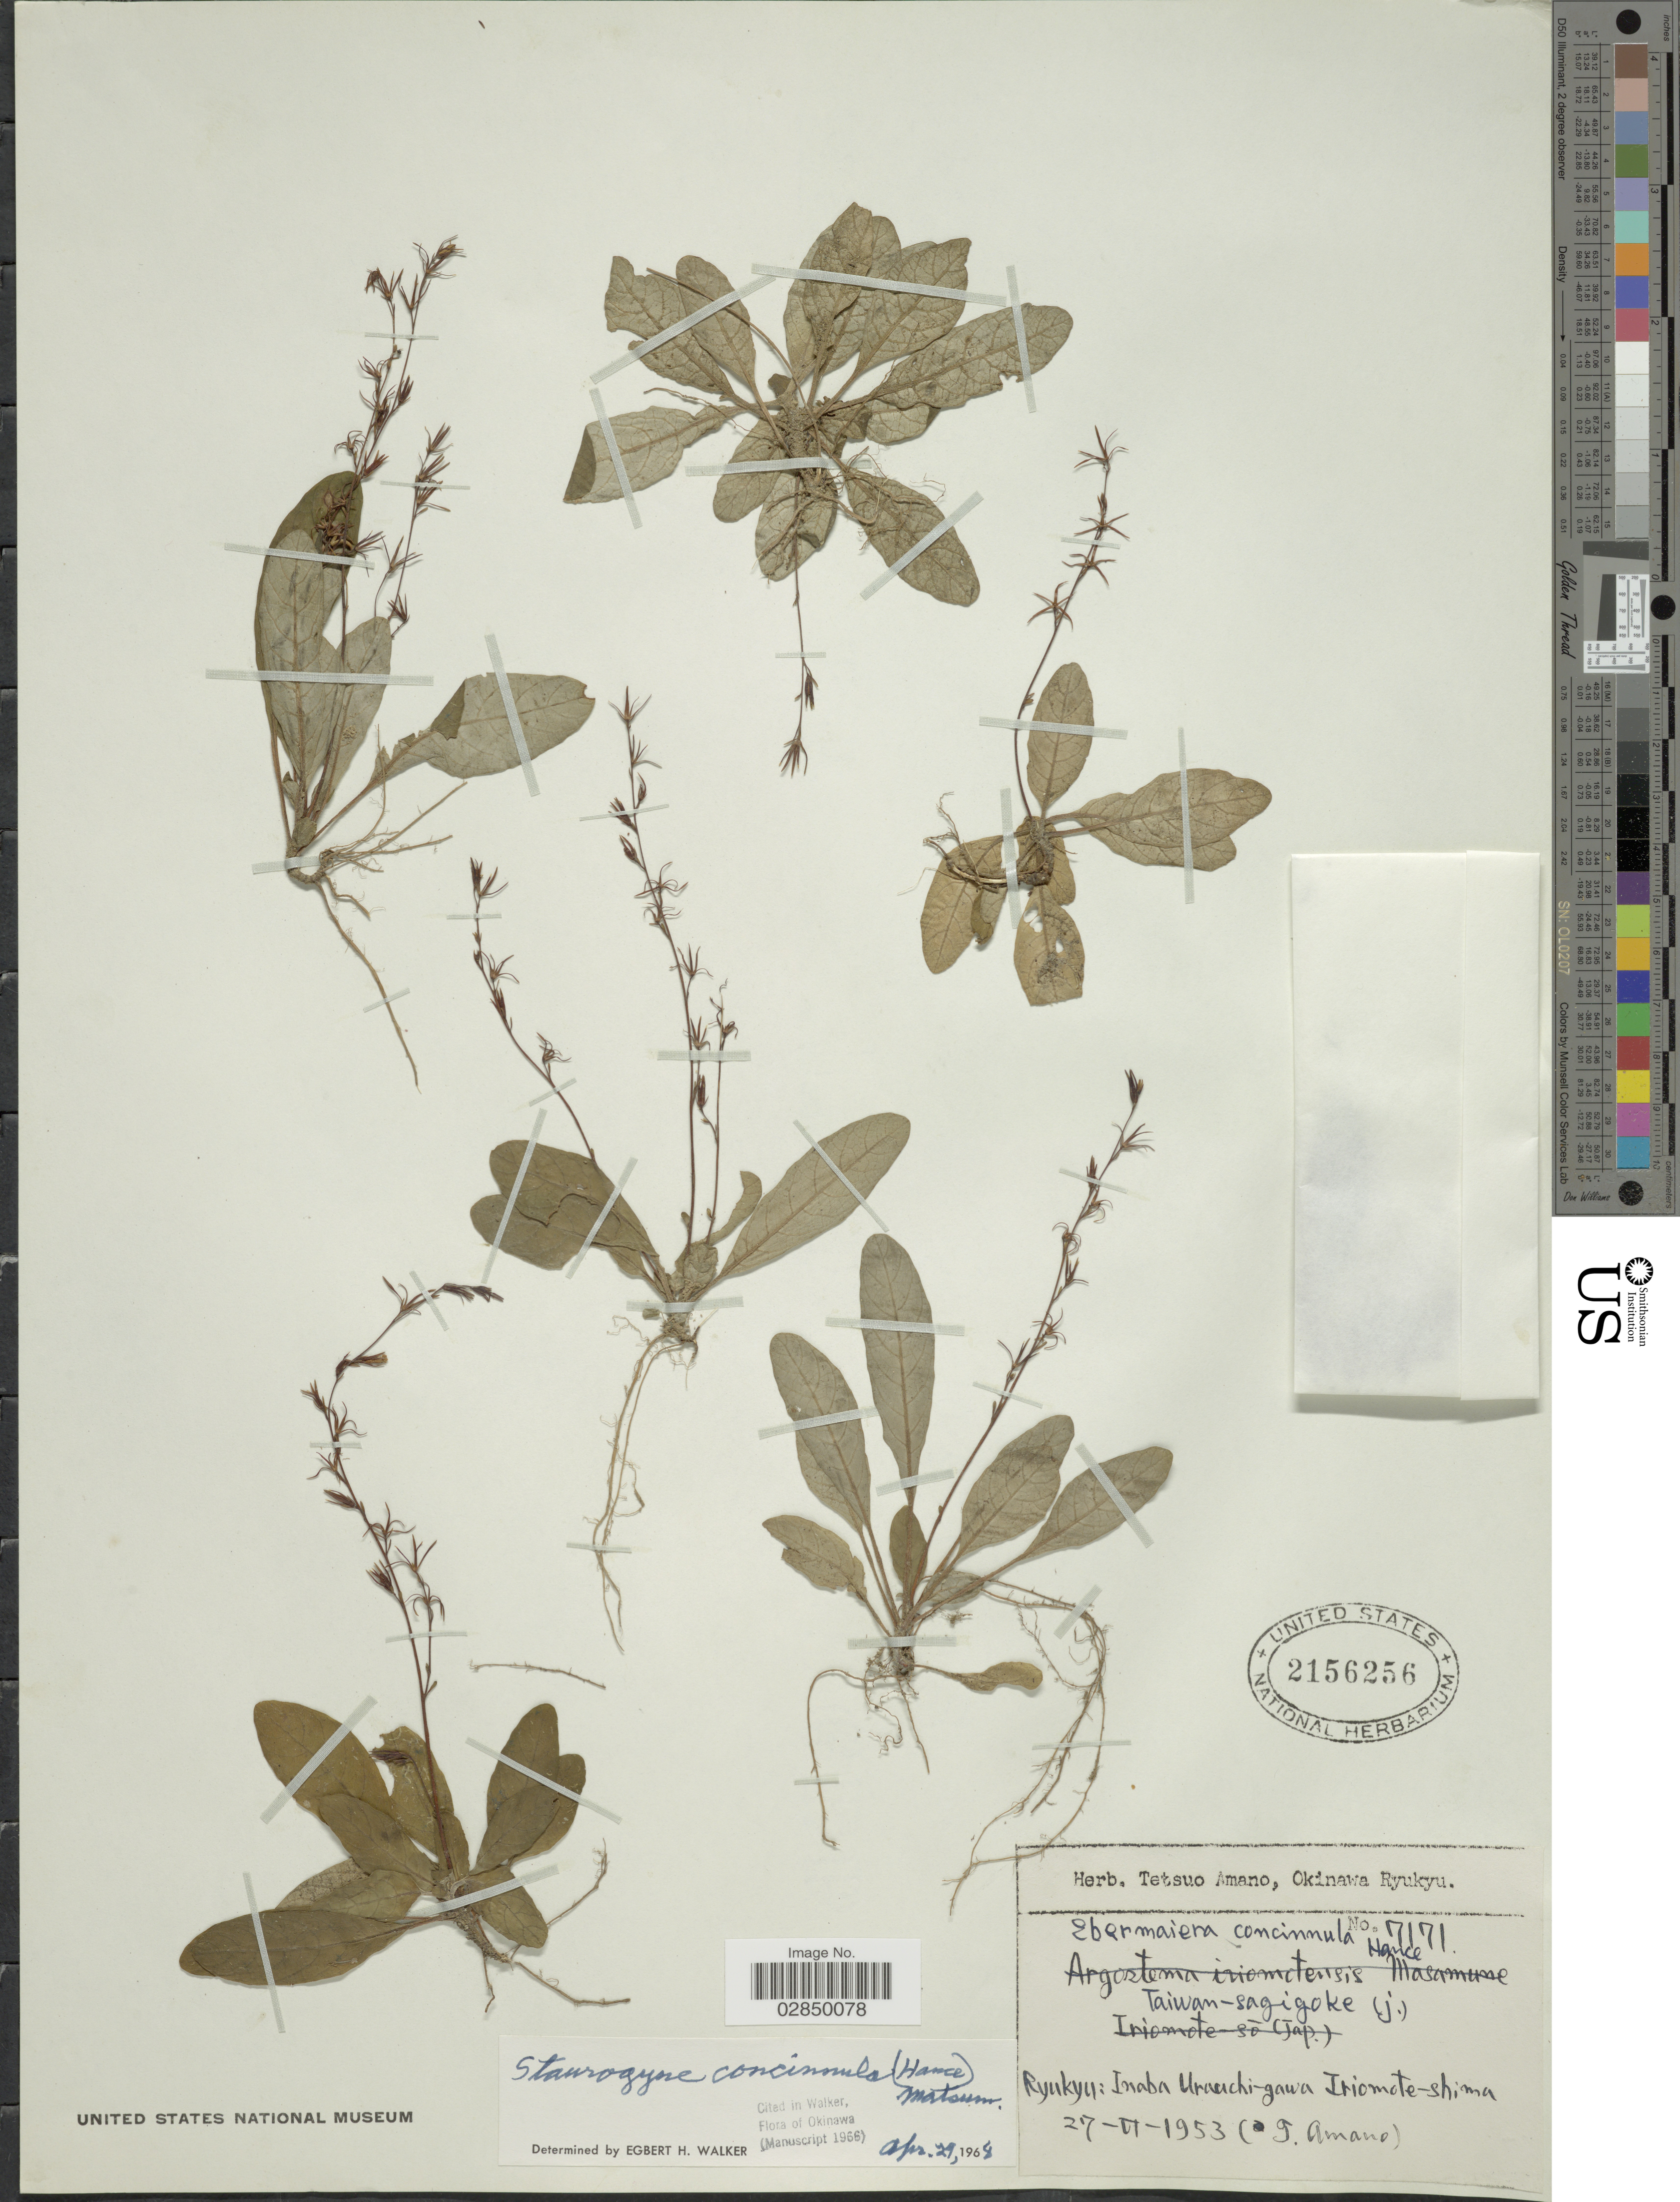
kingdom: Plantae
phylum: Tracheophyta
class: Magnoliopsida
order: Lamiales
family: Acanthaceae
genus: Staurogyne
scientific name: Staurogyne concinnula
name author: (Hance) Kuntze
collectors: T. Amano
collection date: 1953-02-27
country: Japan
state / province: Okinawa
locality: Ryukyu: Inaba Urauchi-gawa Iriomote-shima.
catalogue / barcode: US 2156256